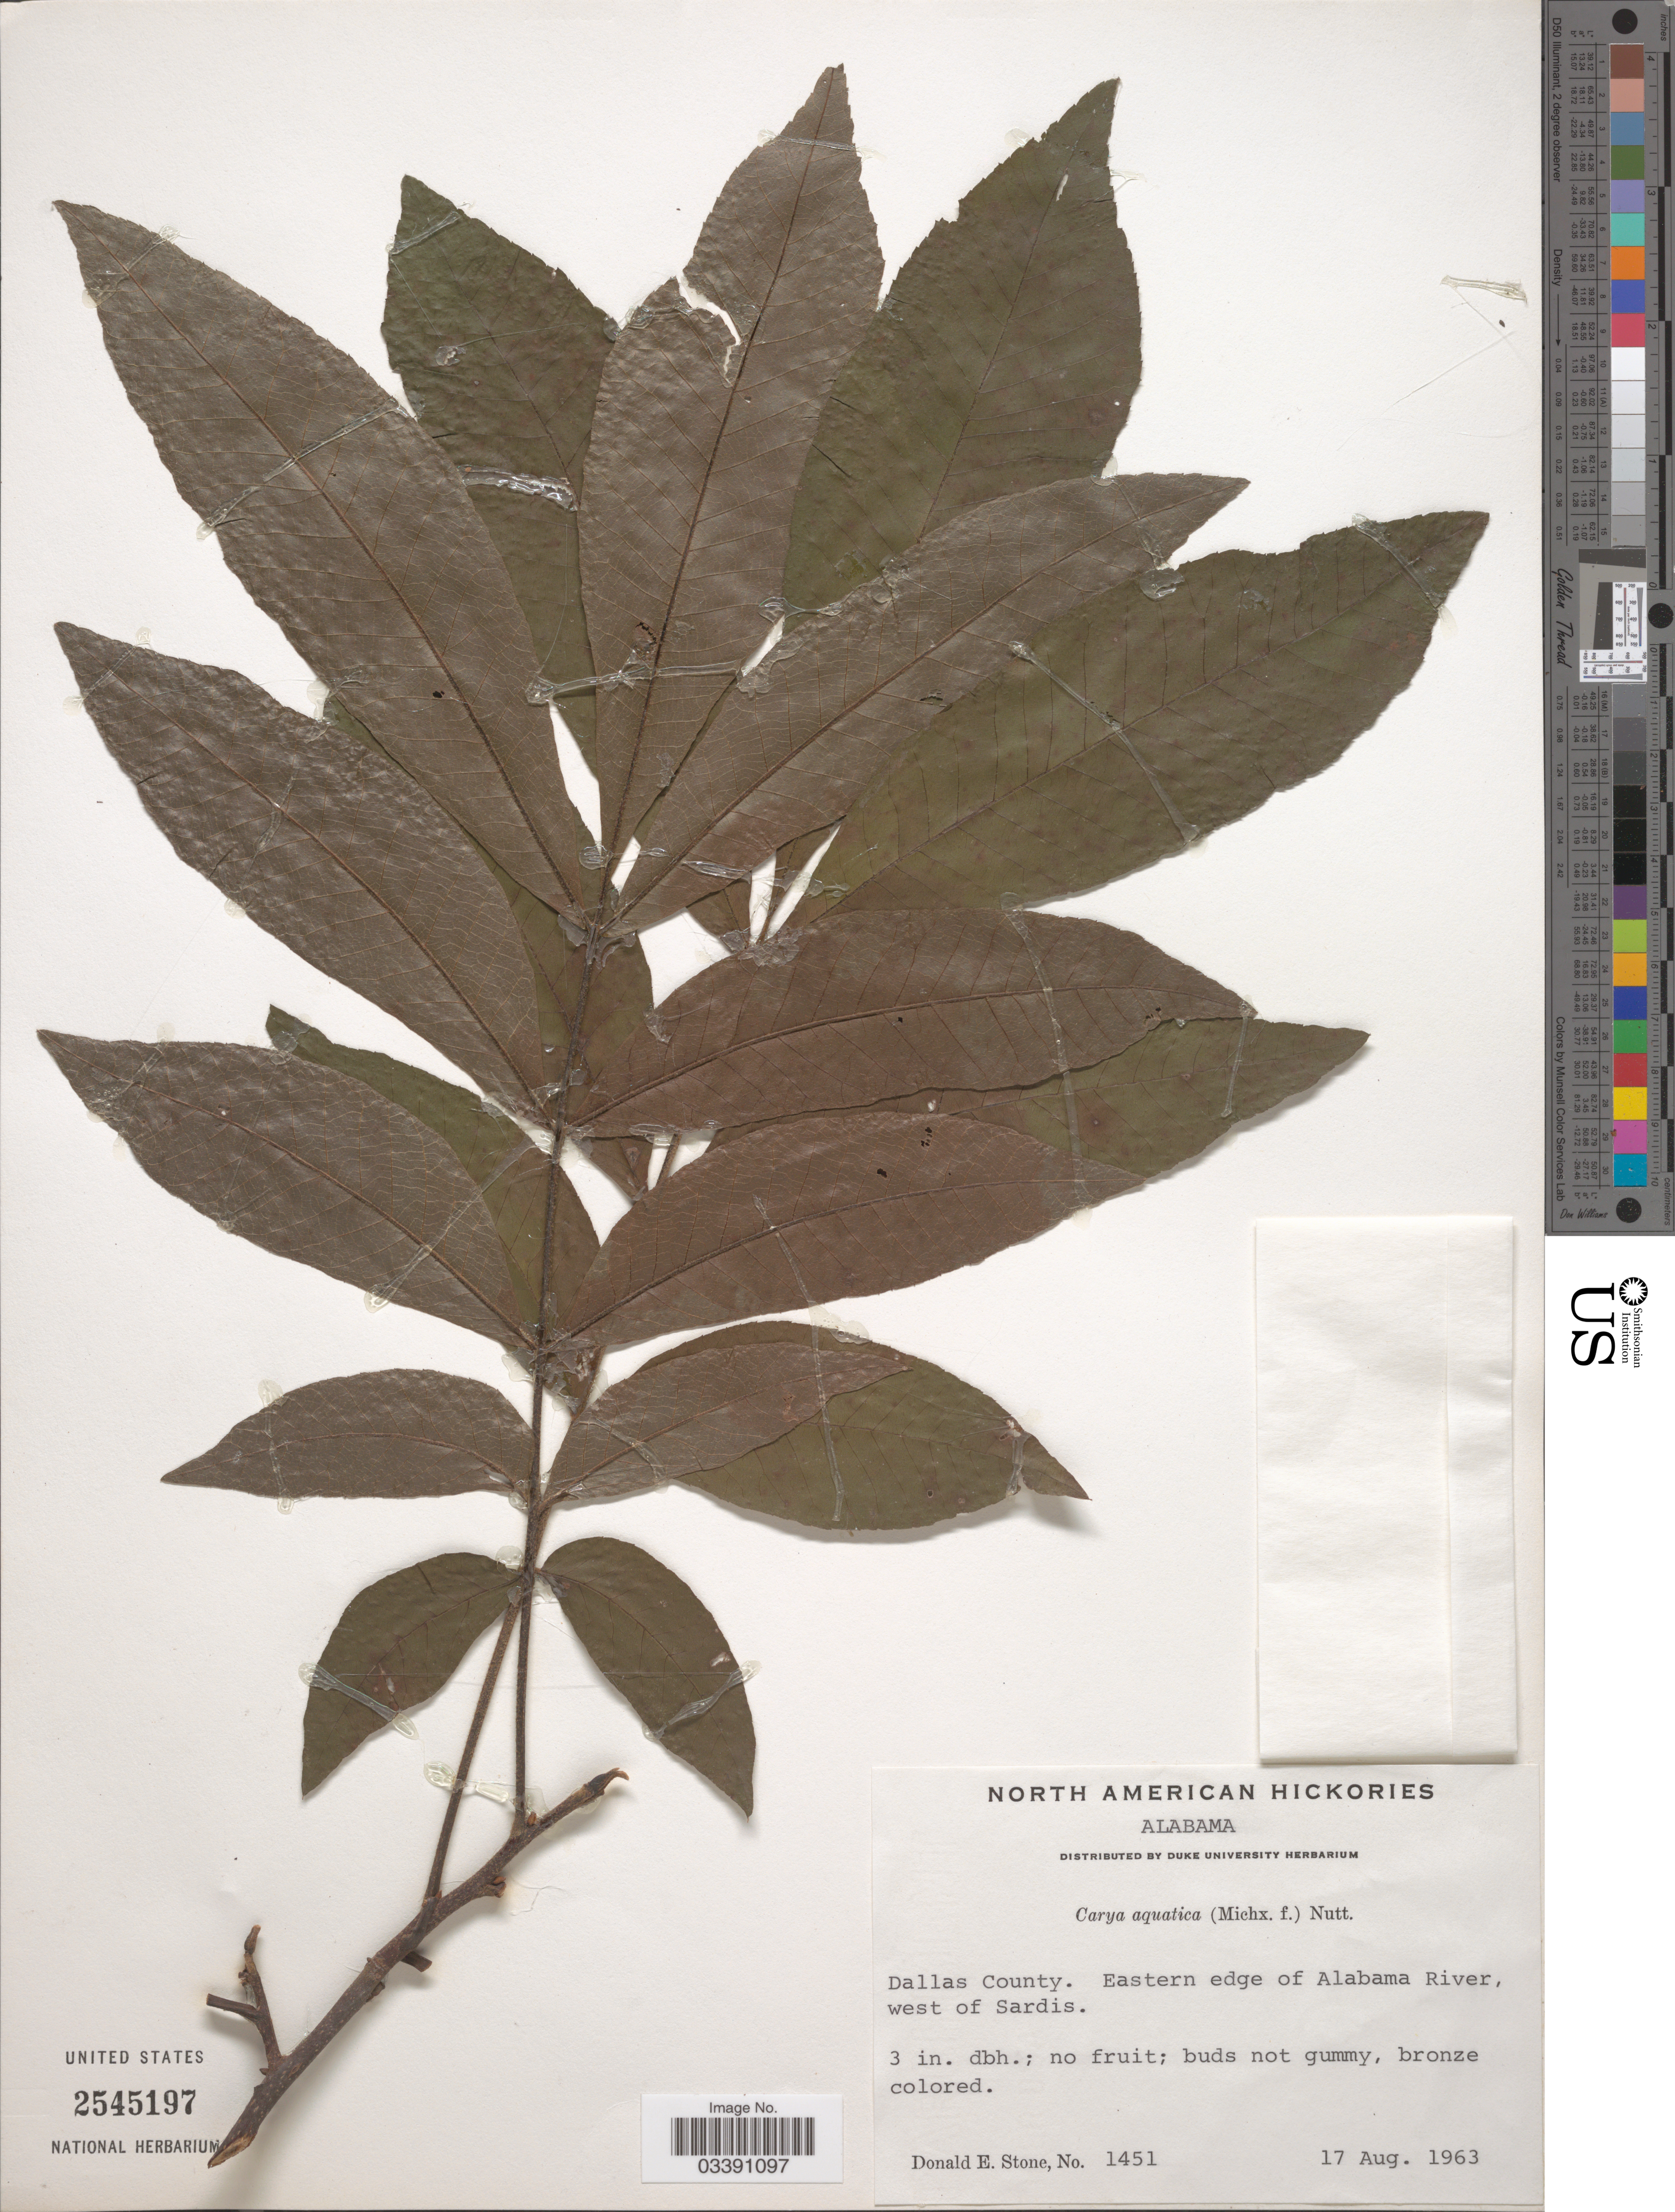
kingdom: Plantae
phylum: Tracheophyta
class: Magnoliopsida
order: Fagales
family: Juglandaceae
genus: Carya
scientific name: Carya aquatica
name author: (F. Michx.) Nutt.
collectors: D. Stone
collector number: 1451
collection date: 1963-08-17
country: United States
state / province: Alabama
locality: Dallas County. Eastern edge of Alabama River, west of Sardis.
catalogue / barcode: US 2545197